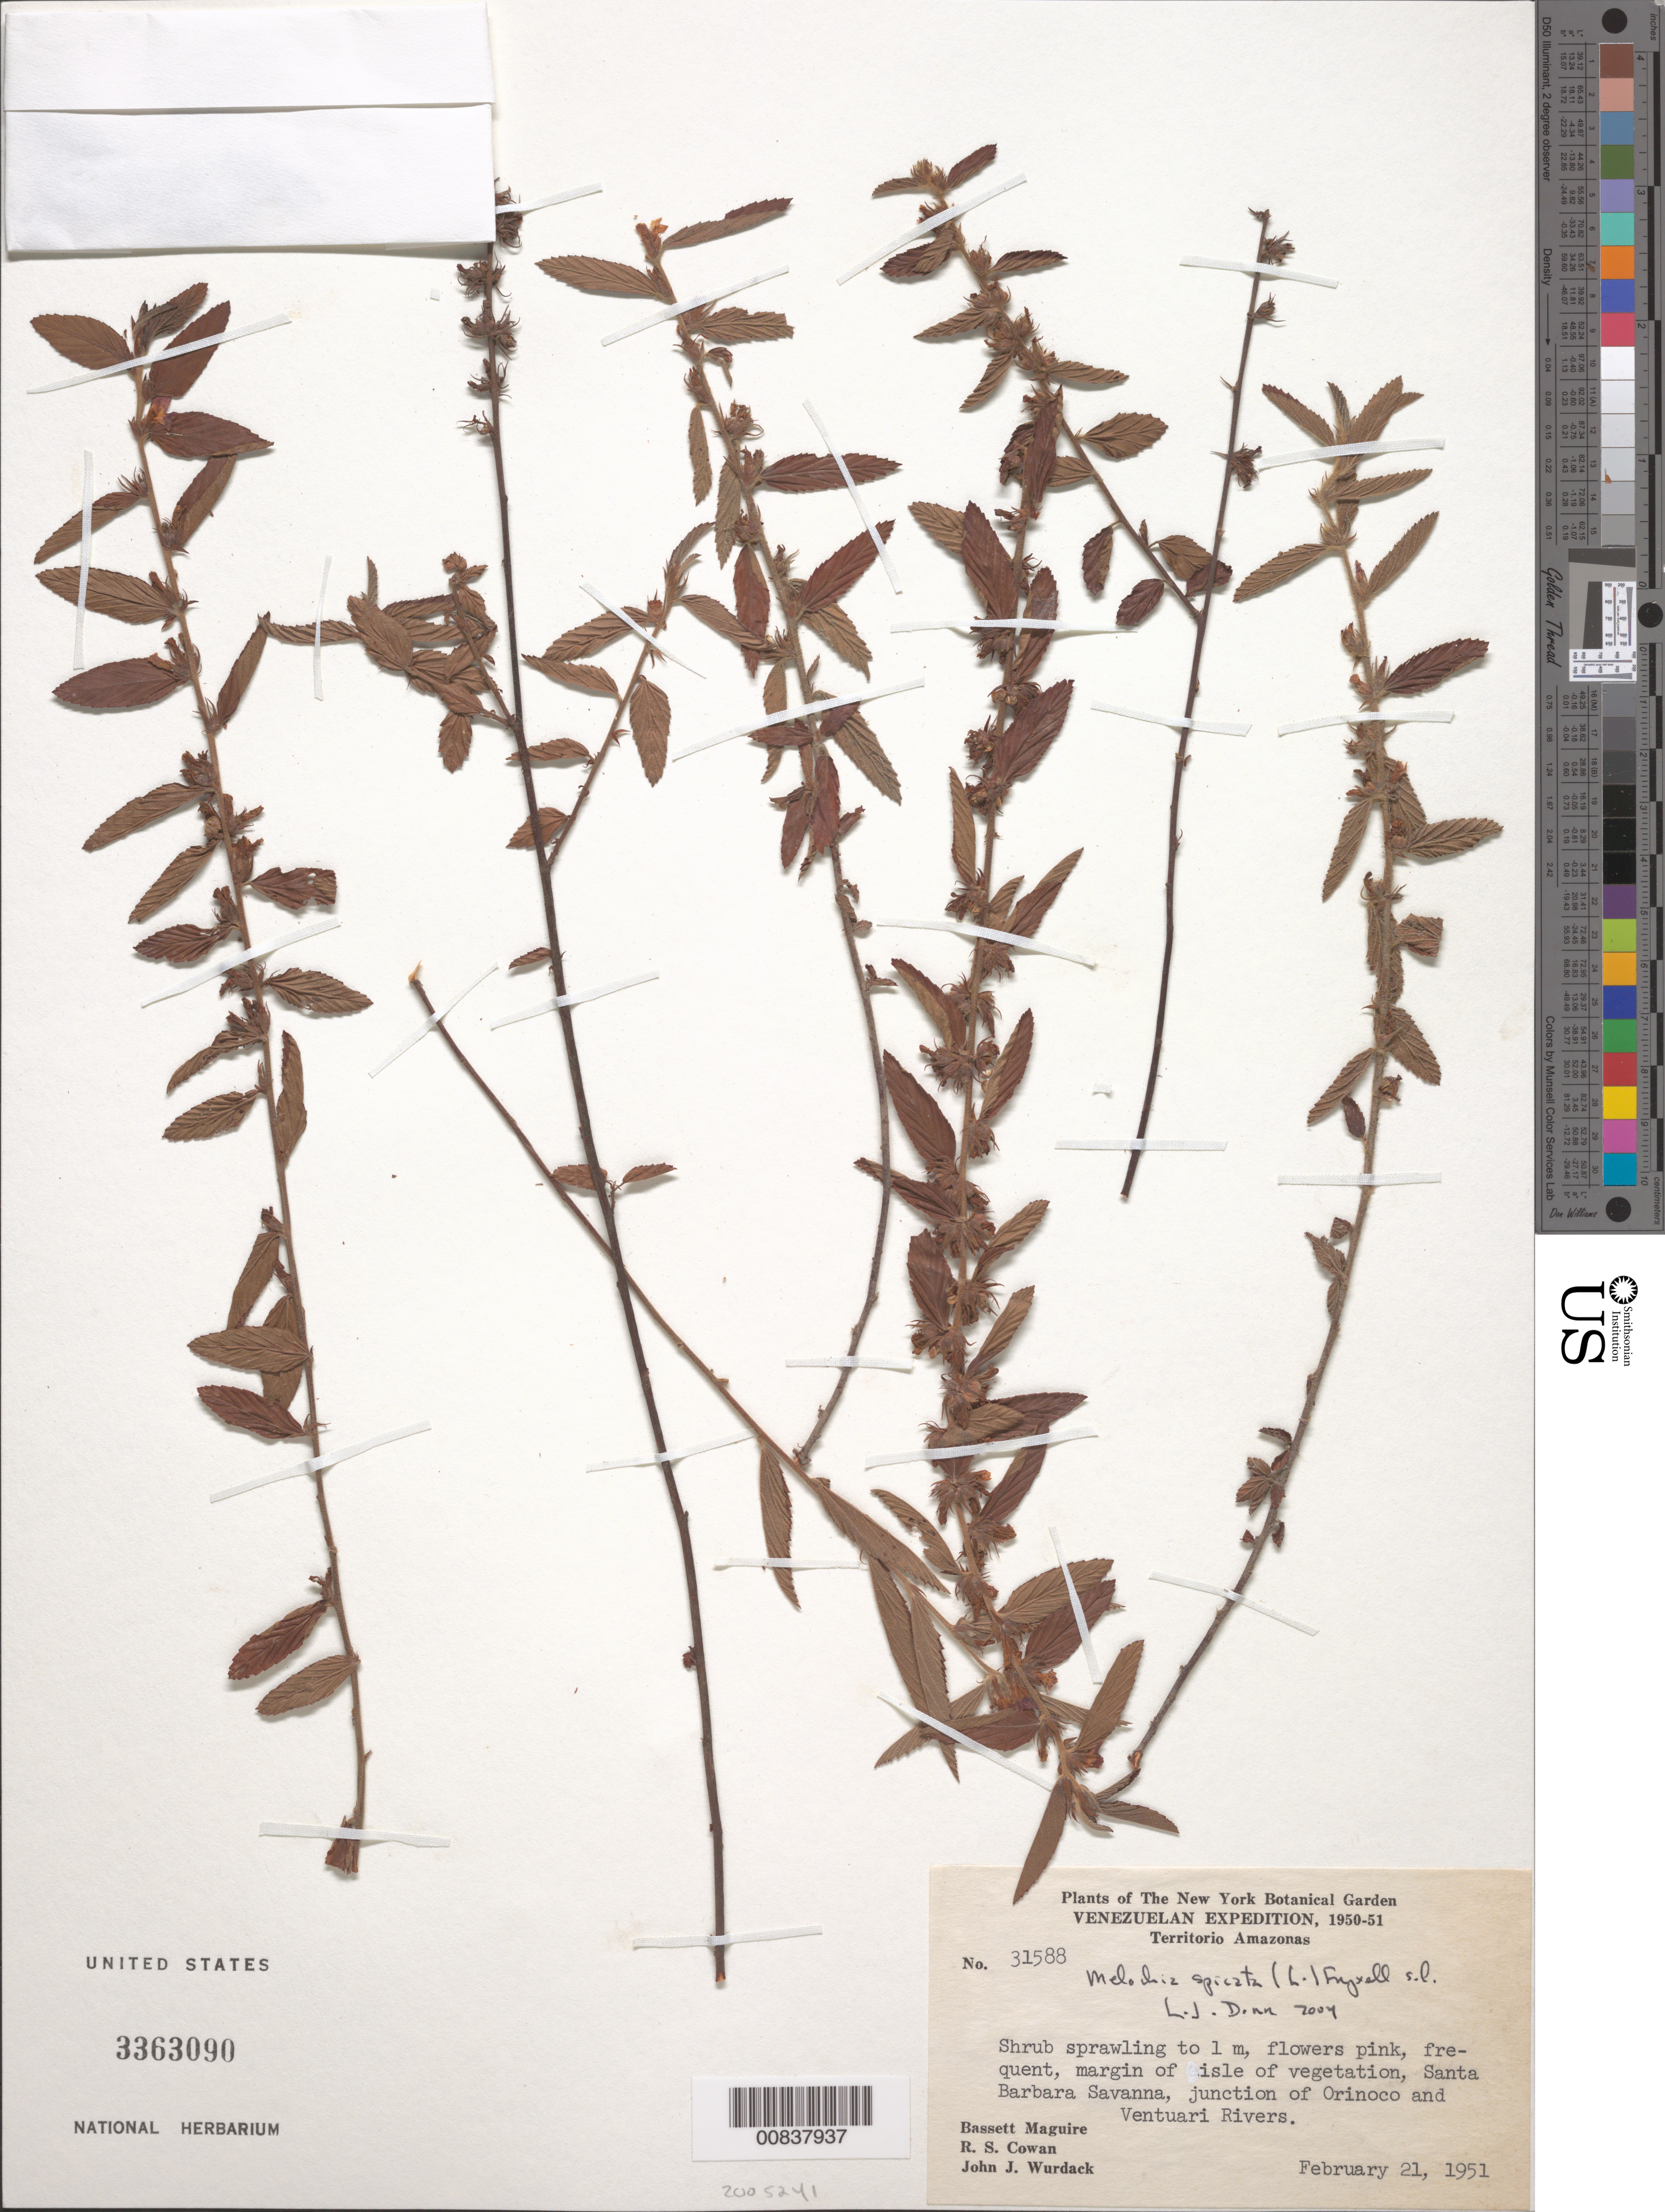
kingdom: Plantae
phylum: Tracheophyta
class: Magnoliopsida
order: Malvales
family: Malvaceae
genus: Melochia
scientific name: Melochia villosa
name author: (Mill.) Fawc. & Rendle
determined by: Dorr, L. J., (BOT), Smithsonian Institution - National Museum of Natural History (UNITED STATES)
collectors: B. Maguire, R. S. Cowan & J. J. Wurdack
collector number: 31588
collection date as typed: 21-Feb-51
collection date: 1951-02-21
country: Venezuela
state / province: Amazonas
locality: Santa Barbara Savanna, junction of Orinoco and Ventuari Rivers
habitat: Margin of isle of vegetation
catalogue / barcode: US 3363090